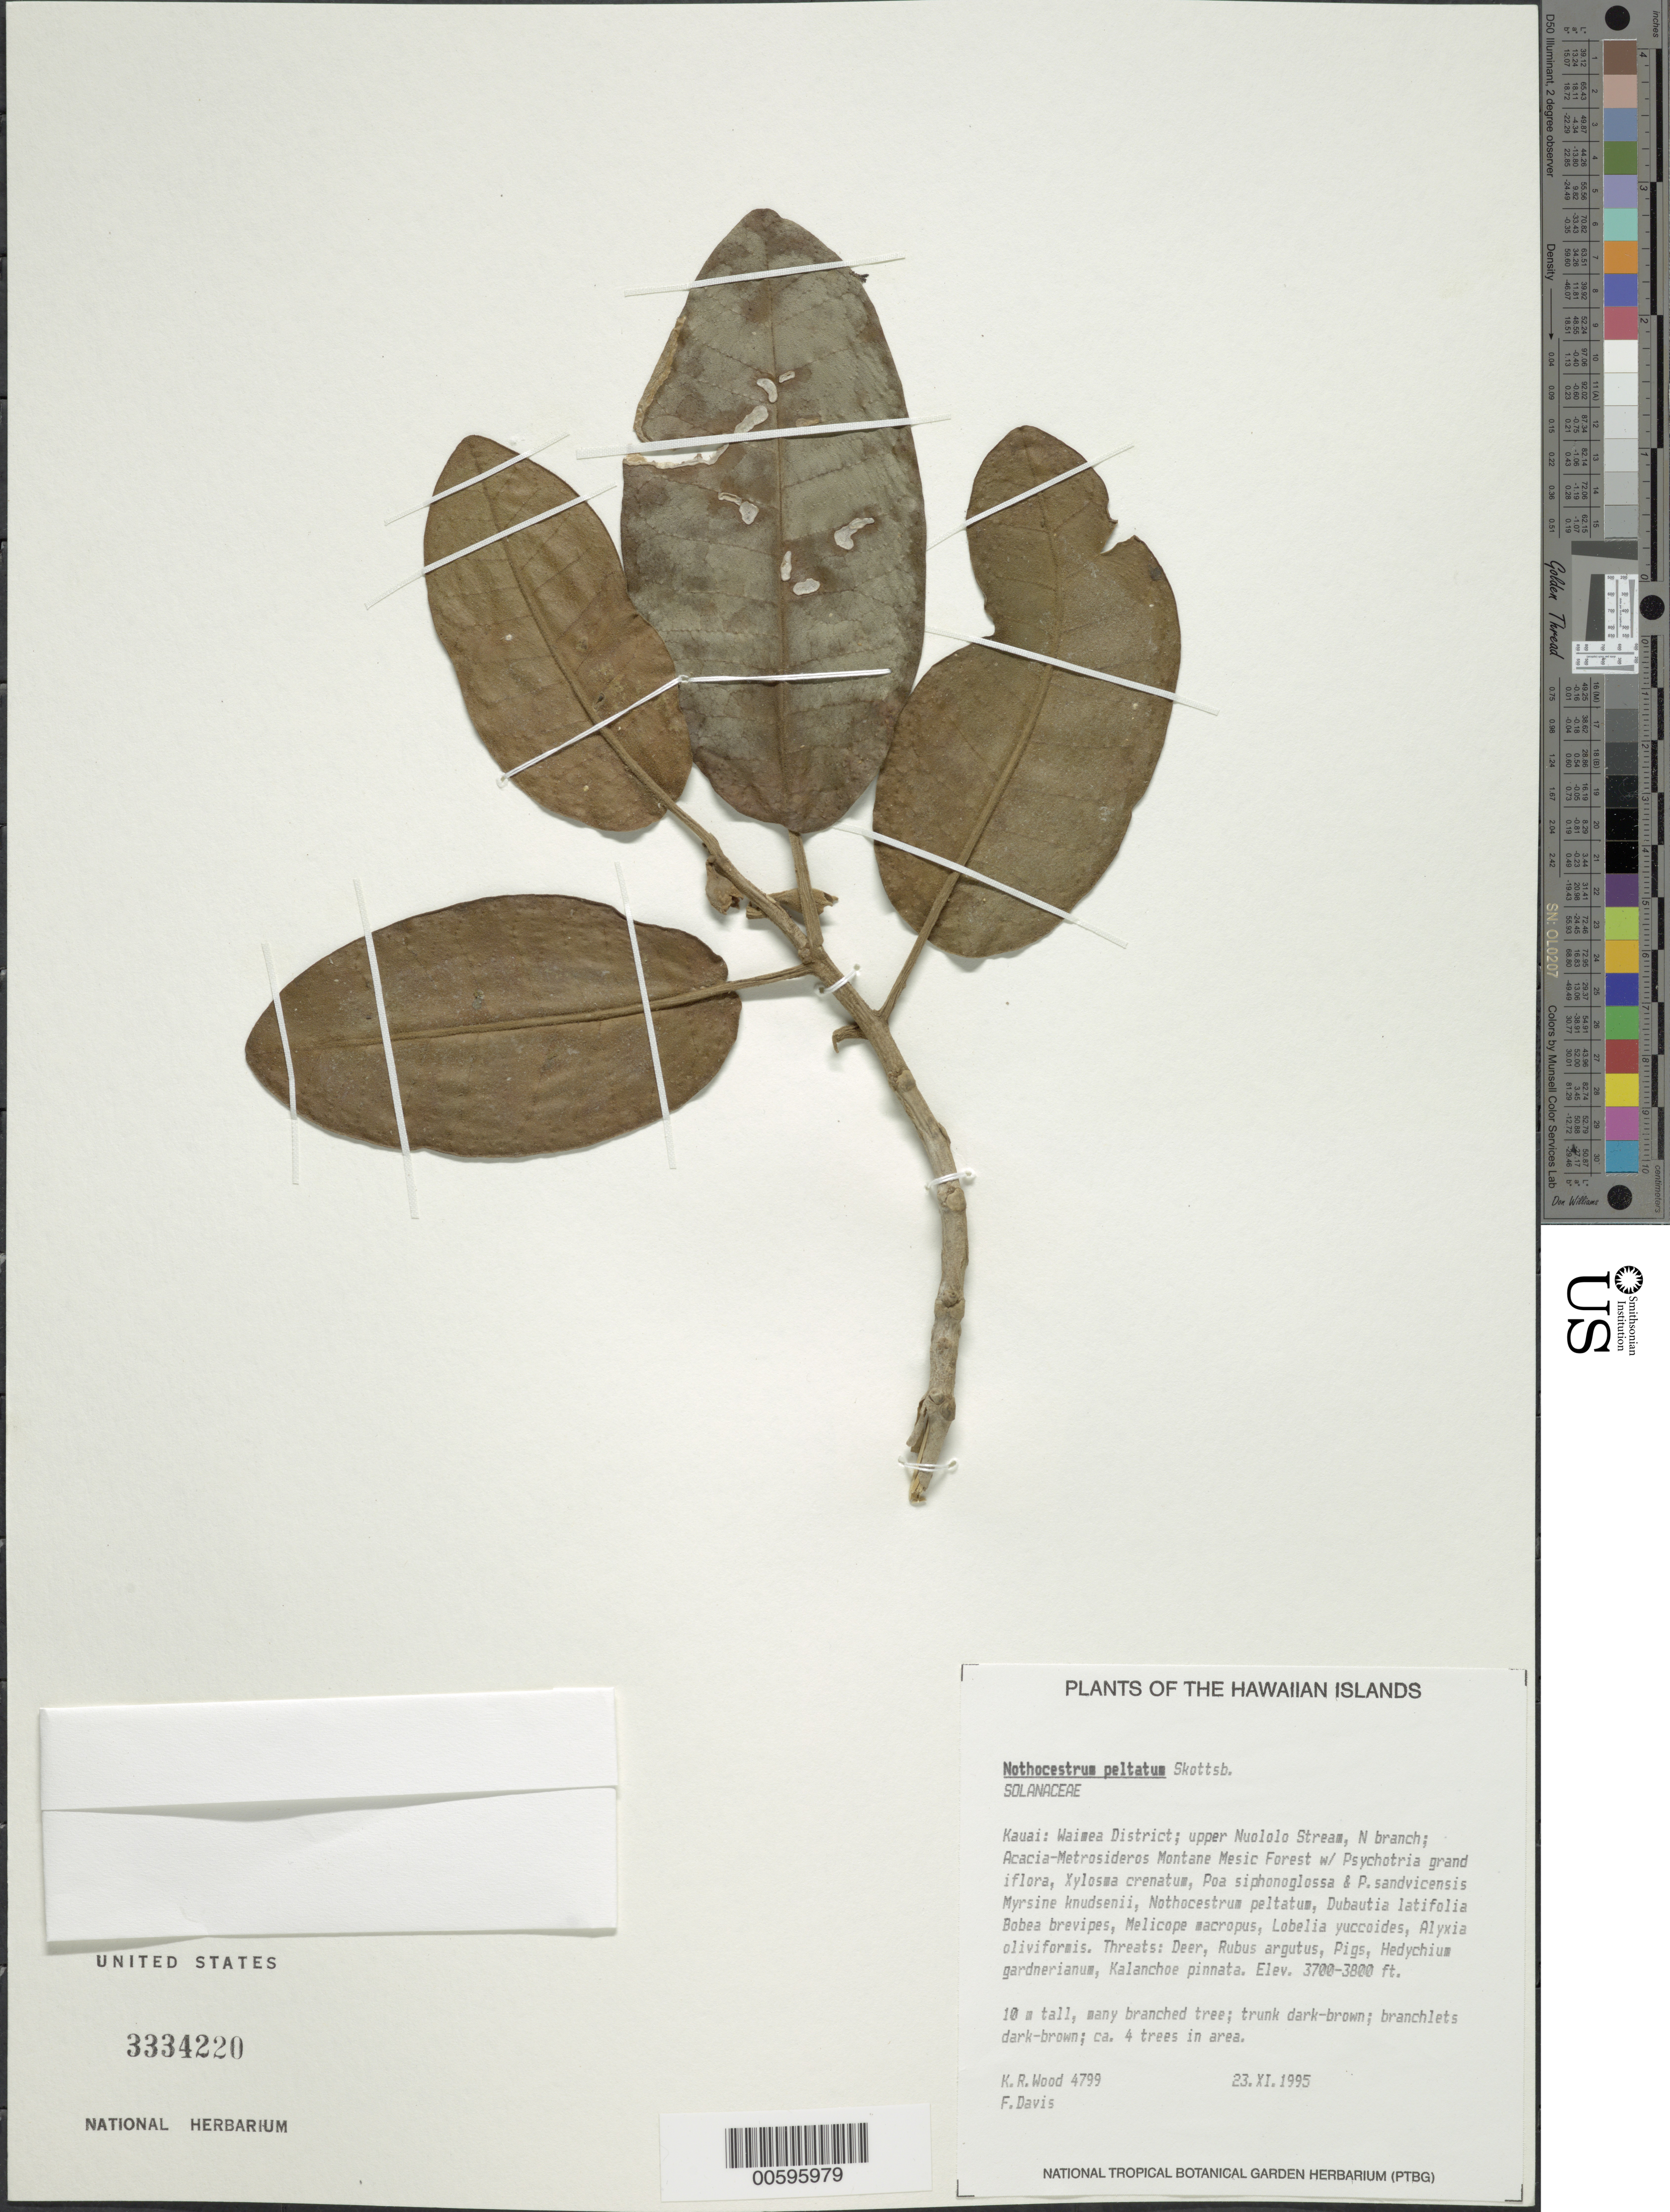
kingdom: Plantae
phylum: Tracheophyta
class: Magnoliopsida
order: Solanales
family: Solanaceae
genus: Nothocestrum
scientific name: Nothocestrum peltatum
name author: Skottsb.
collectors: K. R. Wood & F. Davis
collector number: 4799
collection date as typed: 23 Nov 1995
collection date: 1995-11-23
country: United States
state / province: Hawaii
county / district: Kauai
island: Kaua'i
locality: Waimea Dist; upper Nuololo Stream, N branch.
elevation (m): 1128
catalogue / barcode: US 3334220